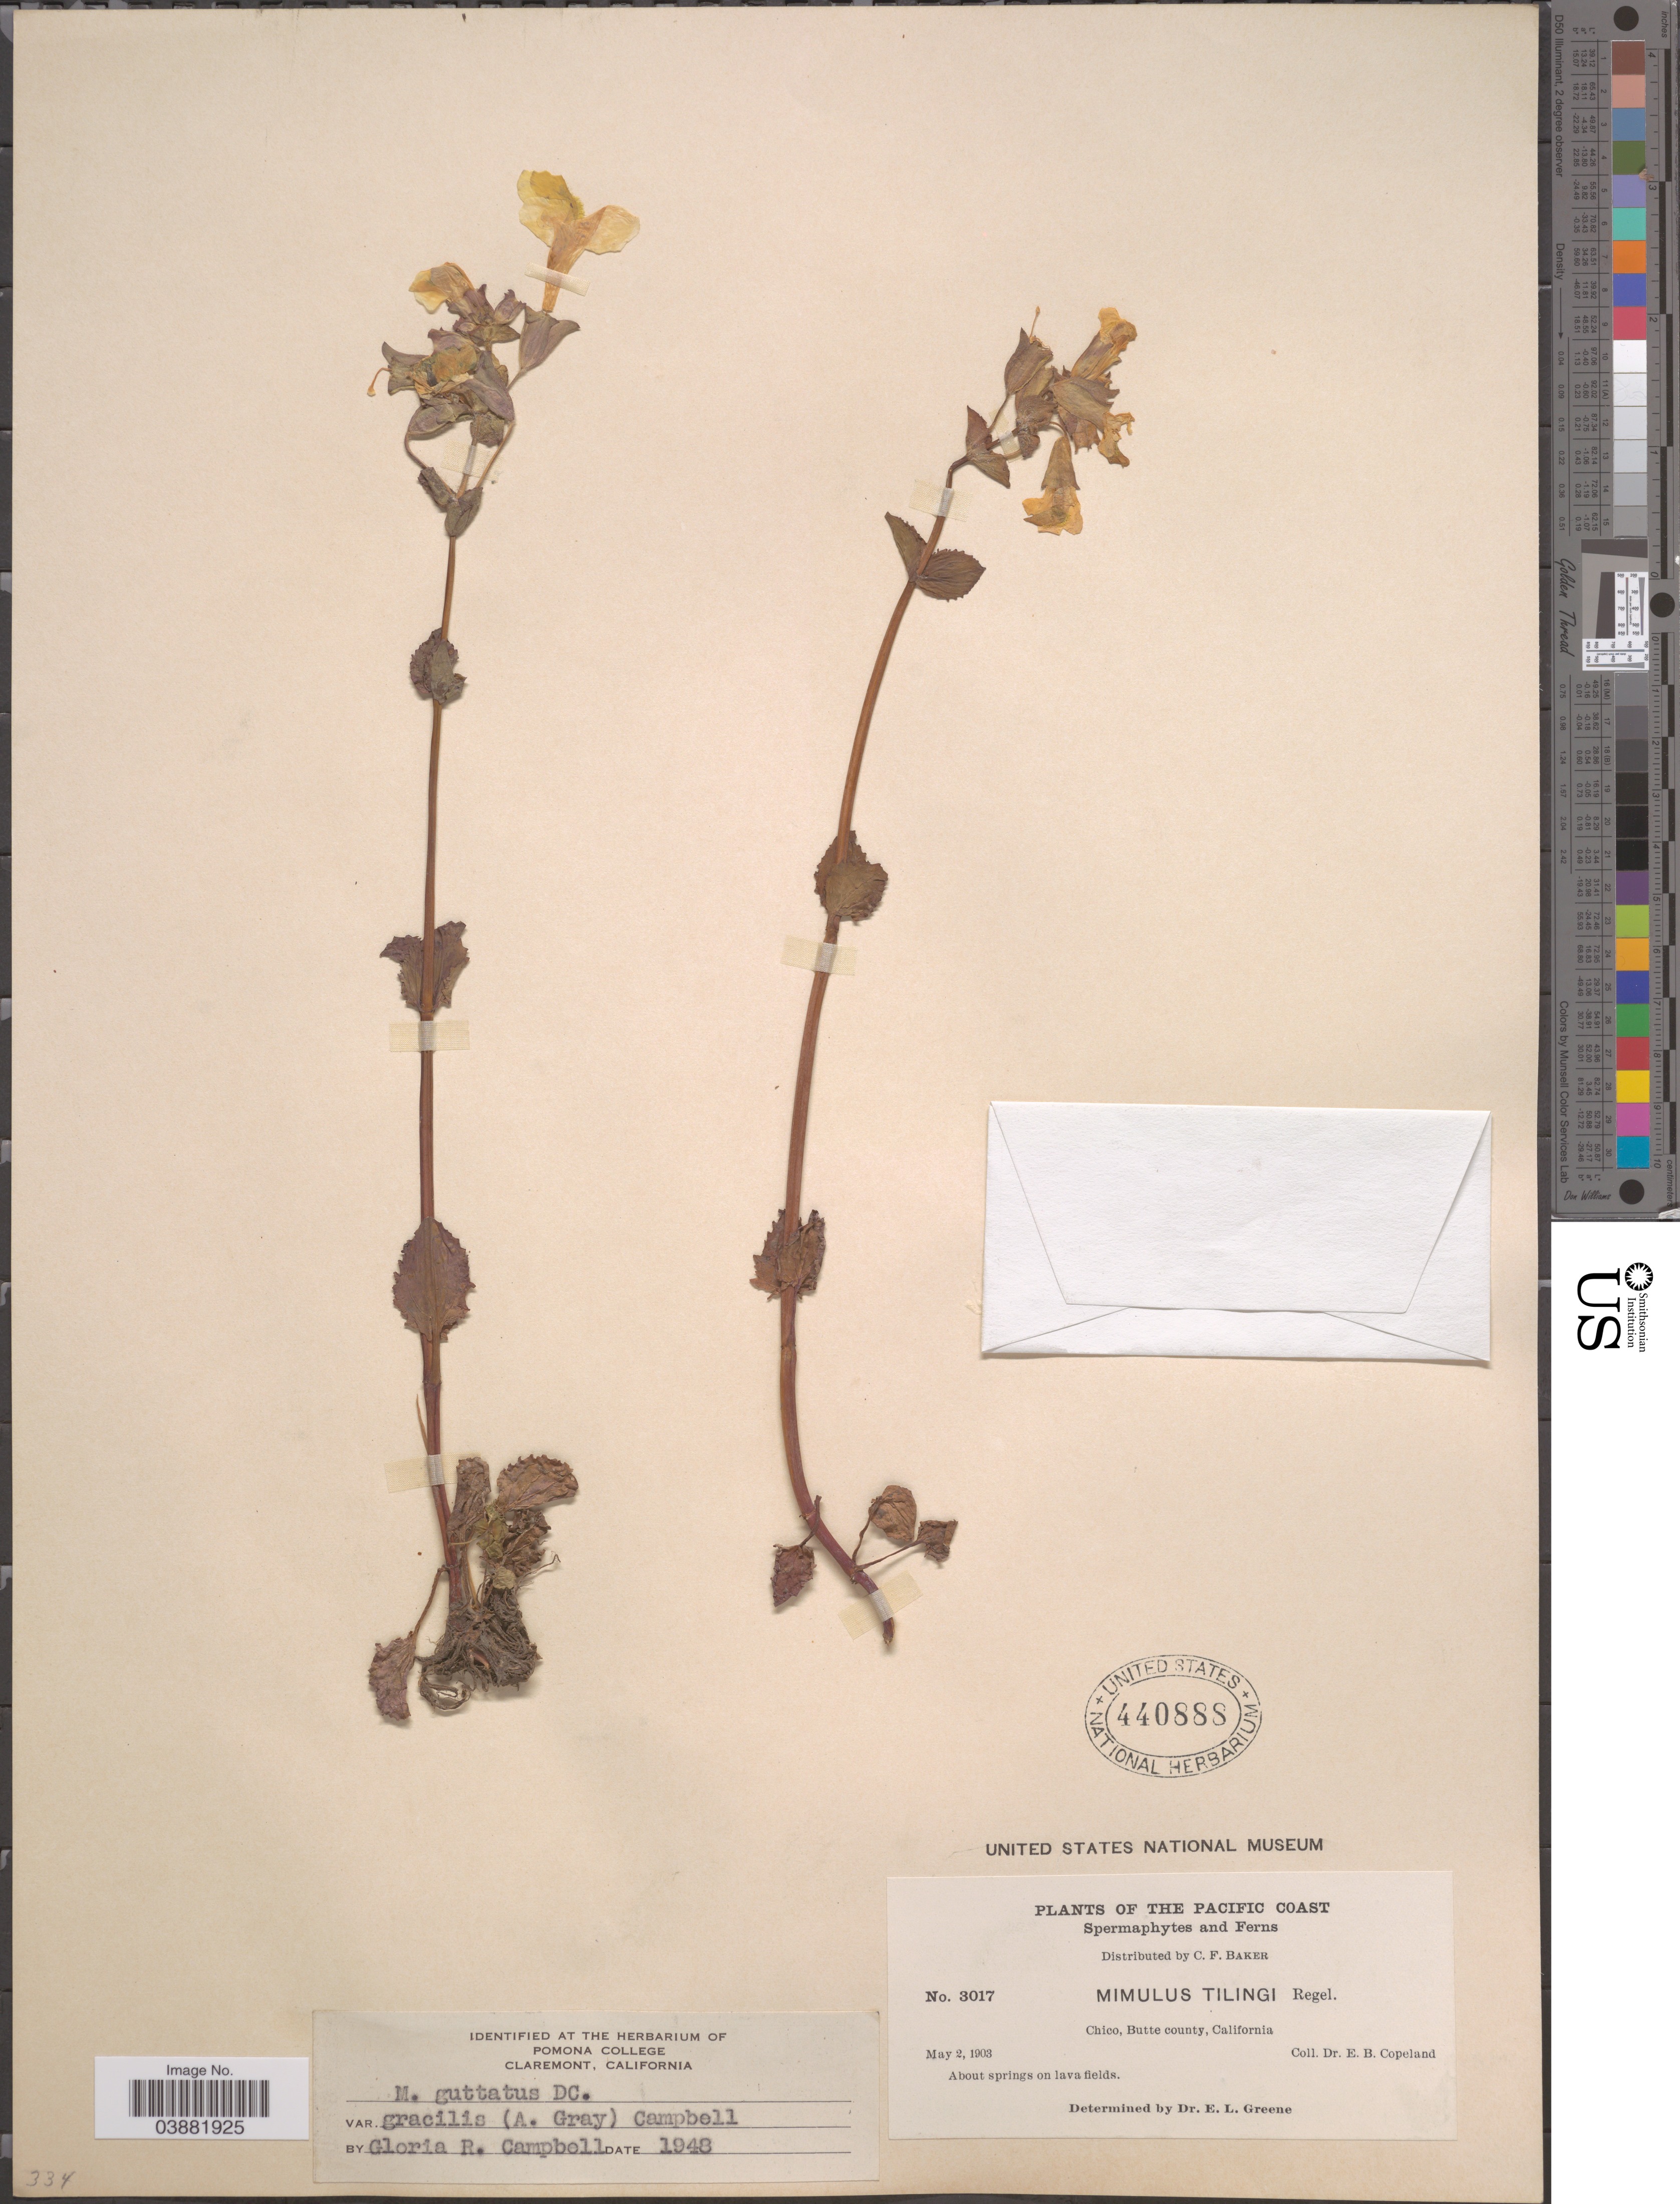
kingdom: Plantae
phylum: Tracheophyta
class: Magnoliopsida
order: Lamiales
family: Phrymaceae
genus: Mimulus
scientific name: Mimulus guttatus var. gracilis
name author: (A. Gray) G.R. Campb.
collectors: E. B. Copeland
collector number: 3017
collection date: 1903-05-02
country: United States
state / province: California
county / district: Butte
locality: Pacific Coast. Chico, Butte county.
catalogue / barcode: US 440888